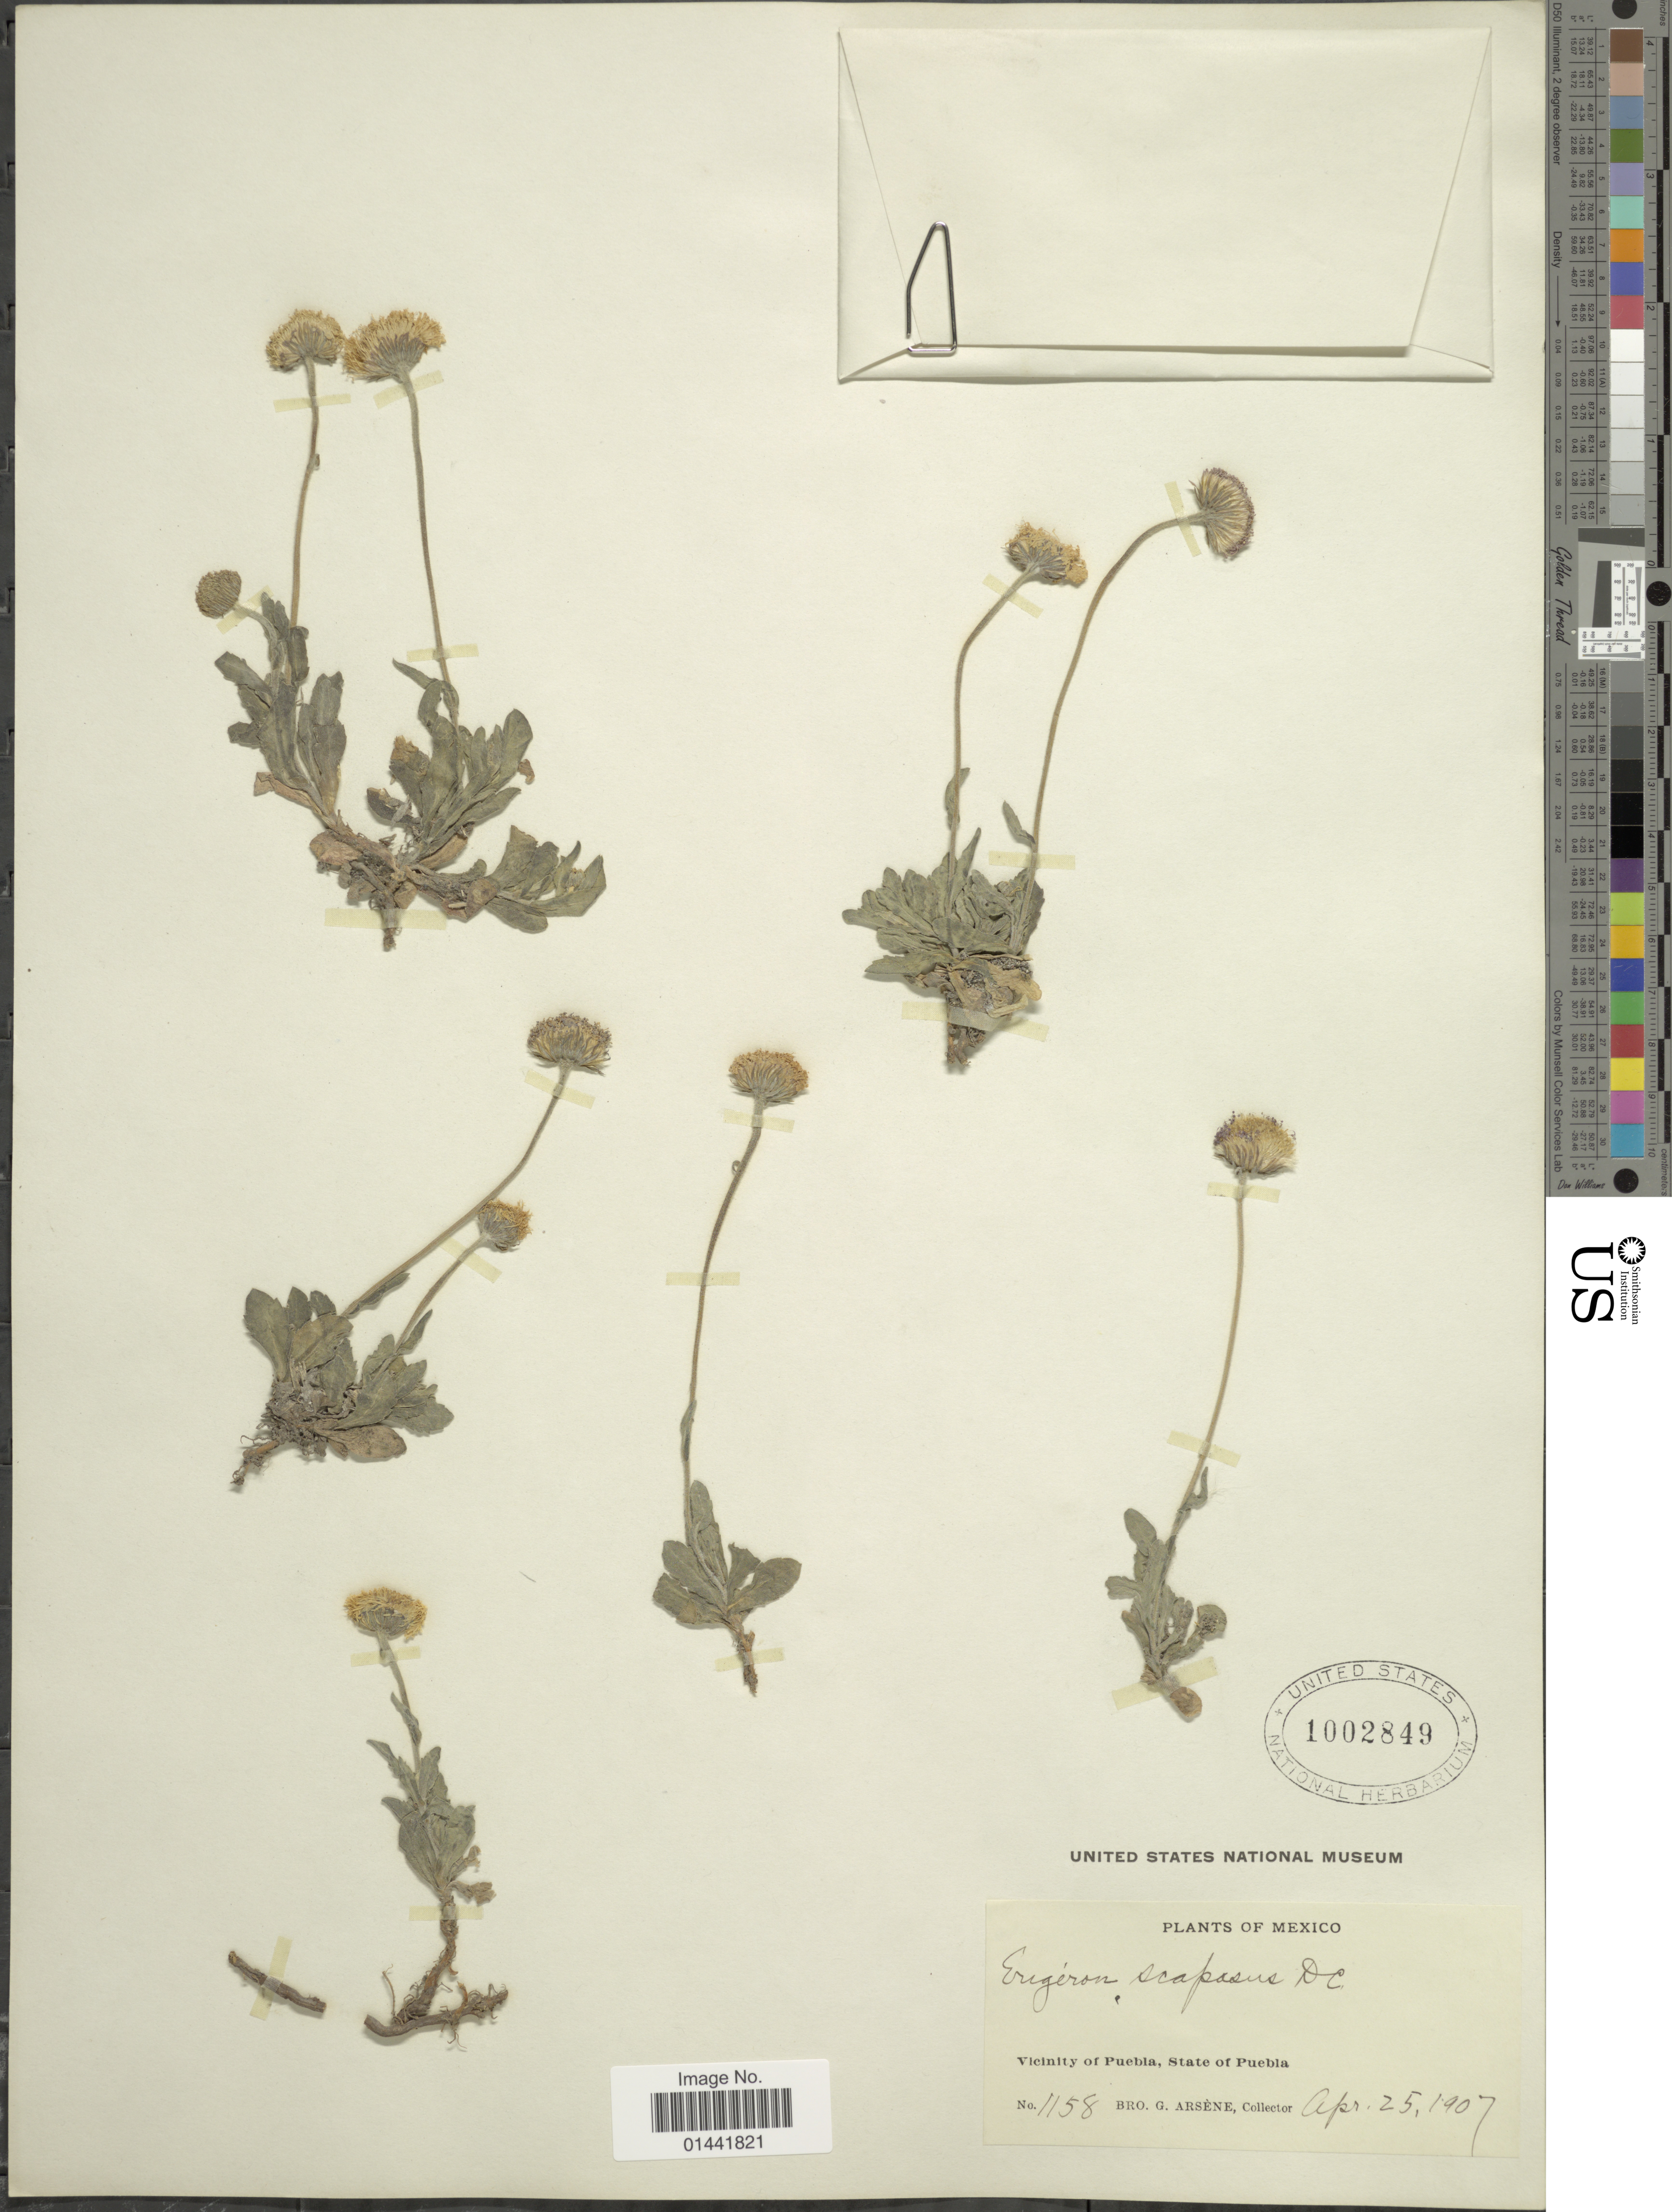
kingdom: Plantae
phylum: Tracheophyta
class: Magnoliopsida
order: Asterales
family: Asteraceae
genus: Erigeron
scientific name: Erigeron scaposus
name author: DC.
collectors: Bro. G. Arsène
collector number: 1158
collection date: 1907-04-25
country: Mexico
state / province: Puebla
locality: Vicinity of Puebla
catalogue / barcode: US 1002849